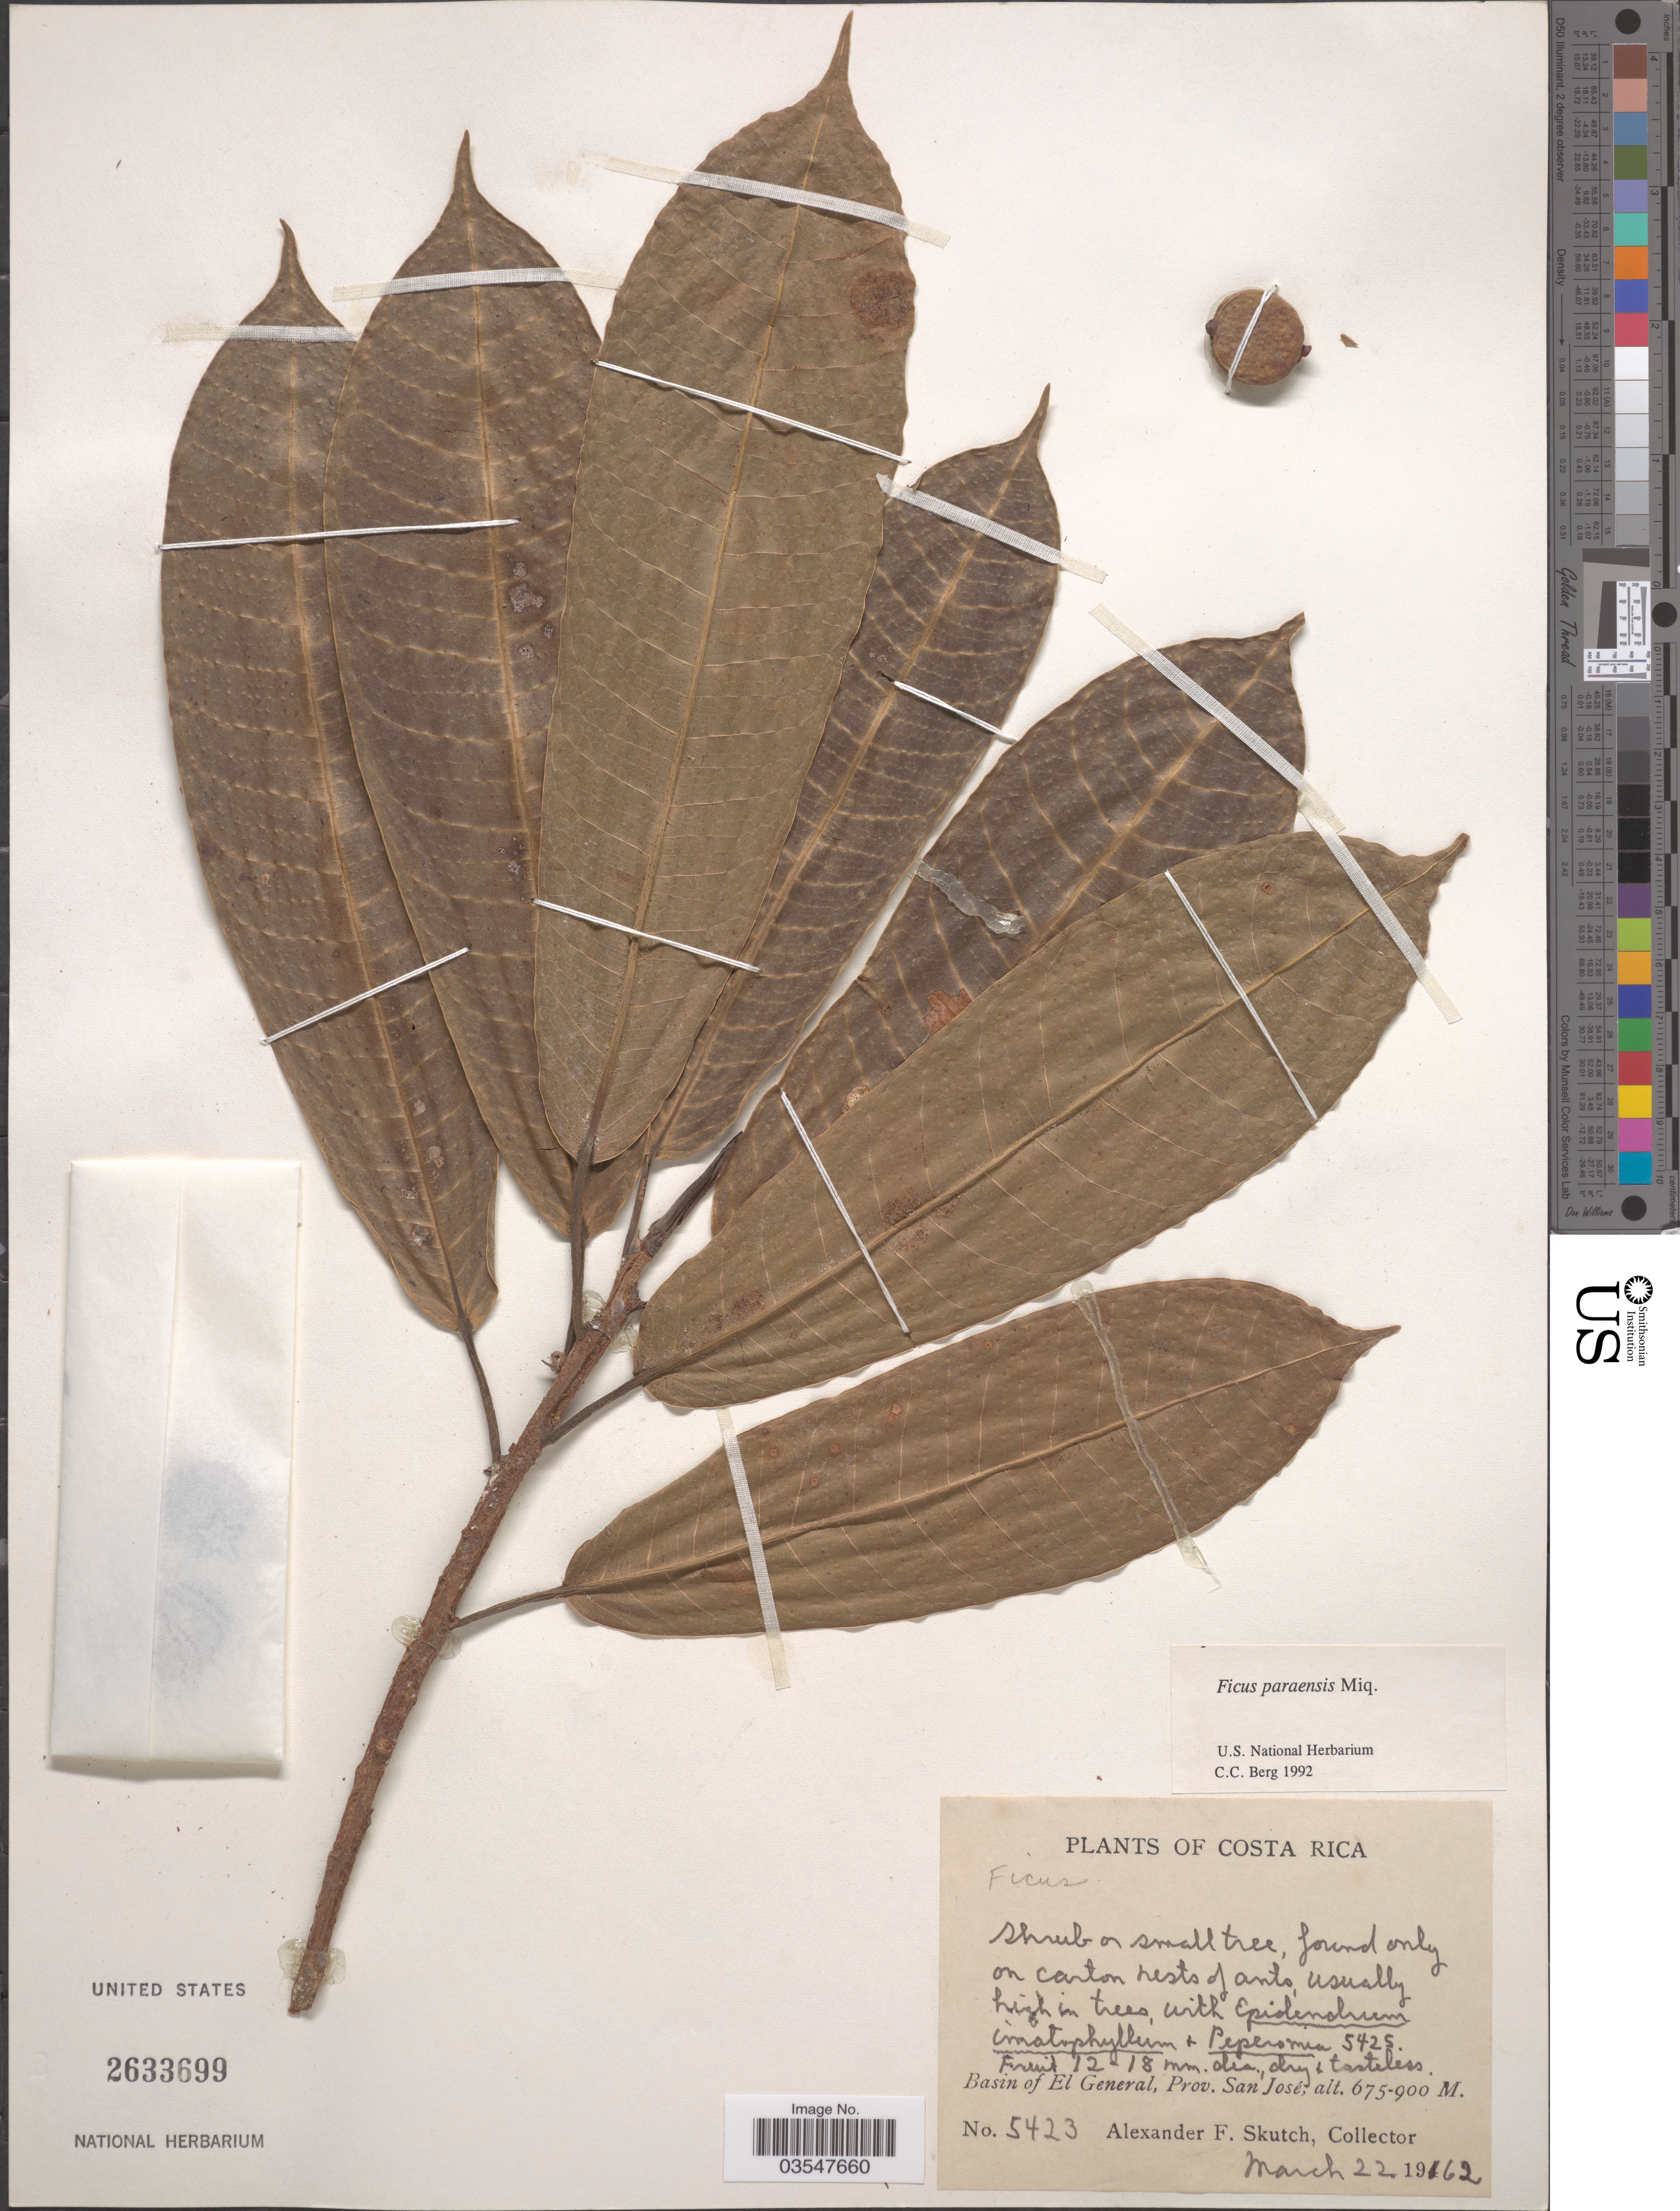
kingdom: Plantae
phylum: Tracheophyta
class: Magnoliopsida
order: Rosales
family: Moraceae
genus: Ficus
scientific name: Ficus paraensis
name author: (Miq.) Miq.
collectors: A. F. Skutch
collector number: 5423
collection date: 1962-03-22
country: Costa Rica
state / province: San José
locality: Basin of El General, Prov. San José.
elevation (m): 675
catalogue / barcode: US 2633699